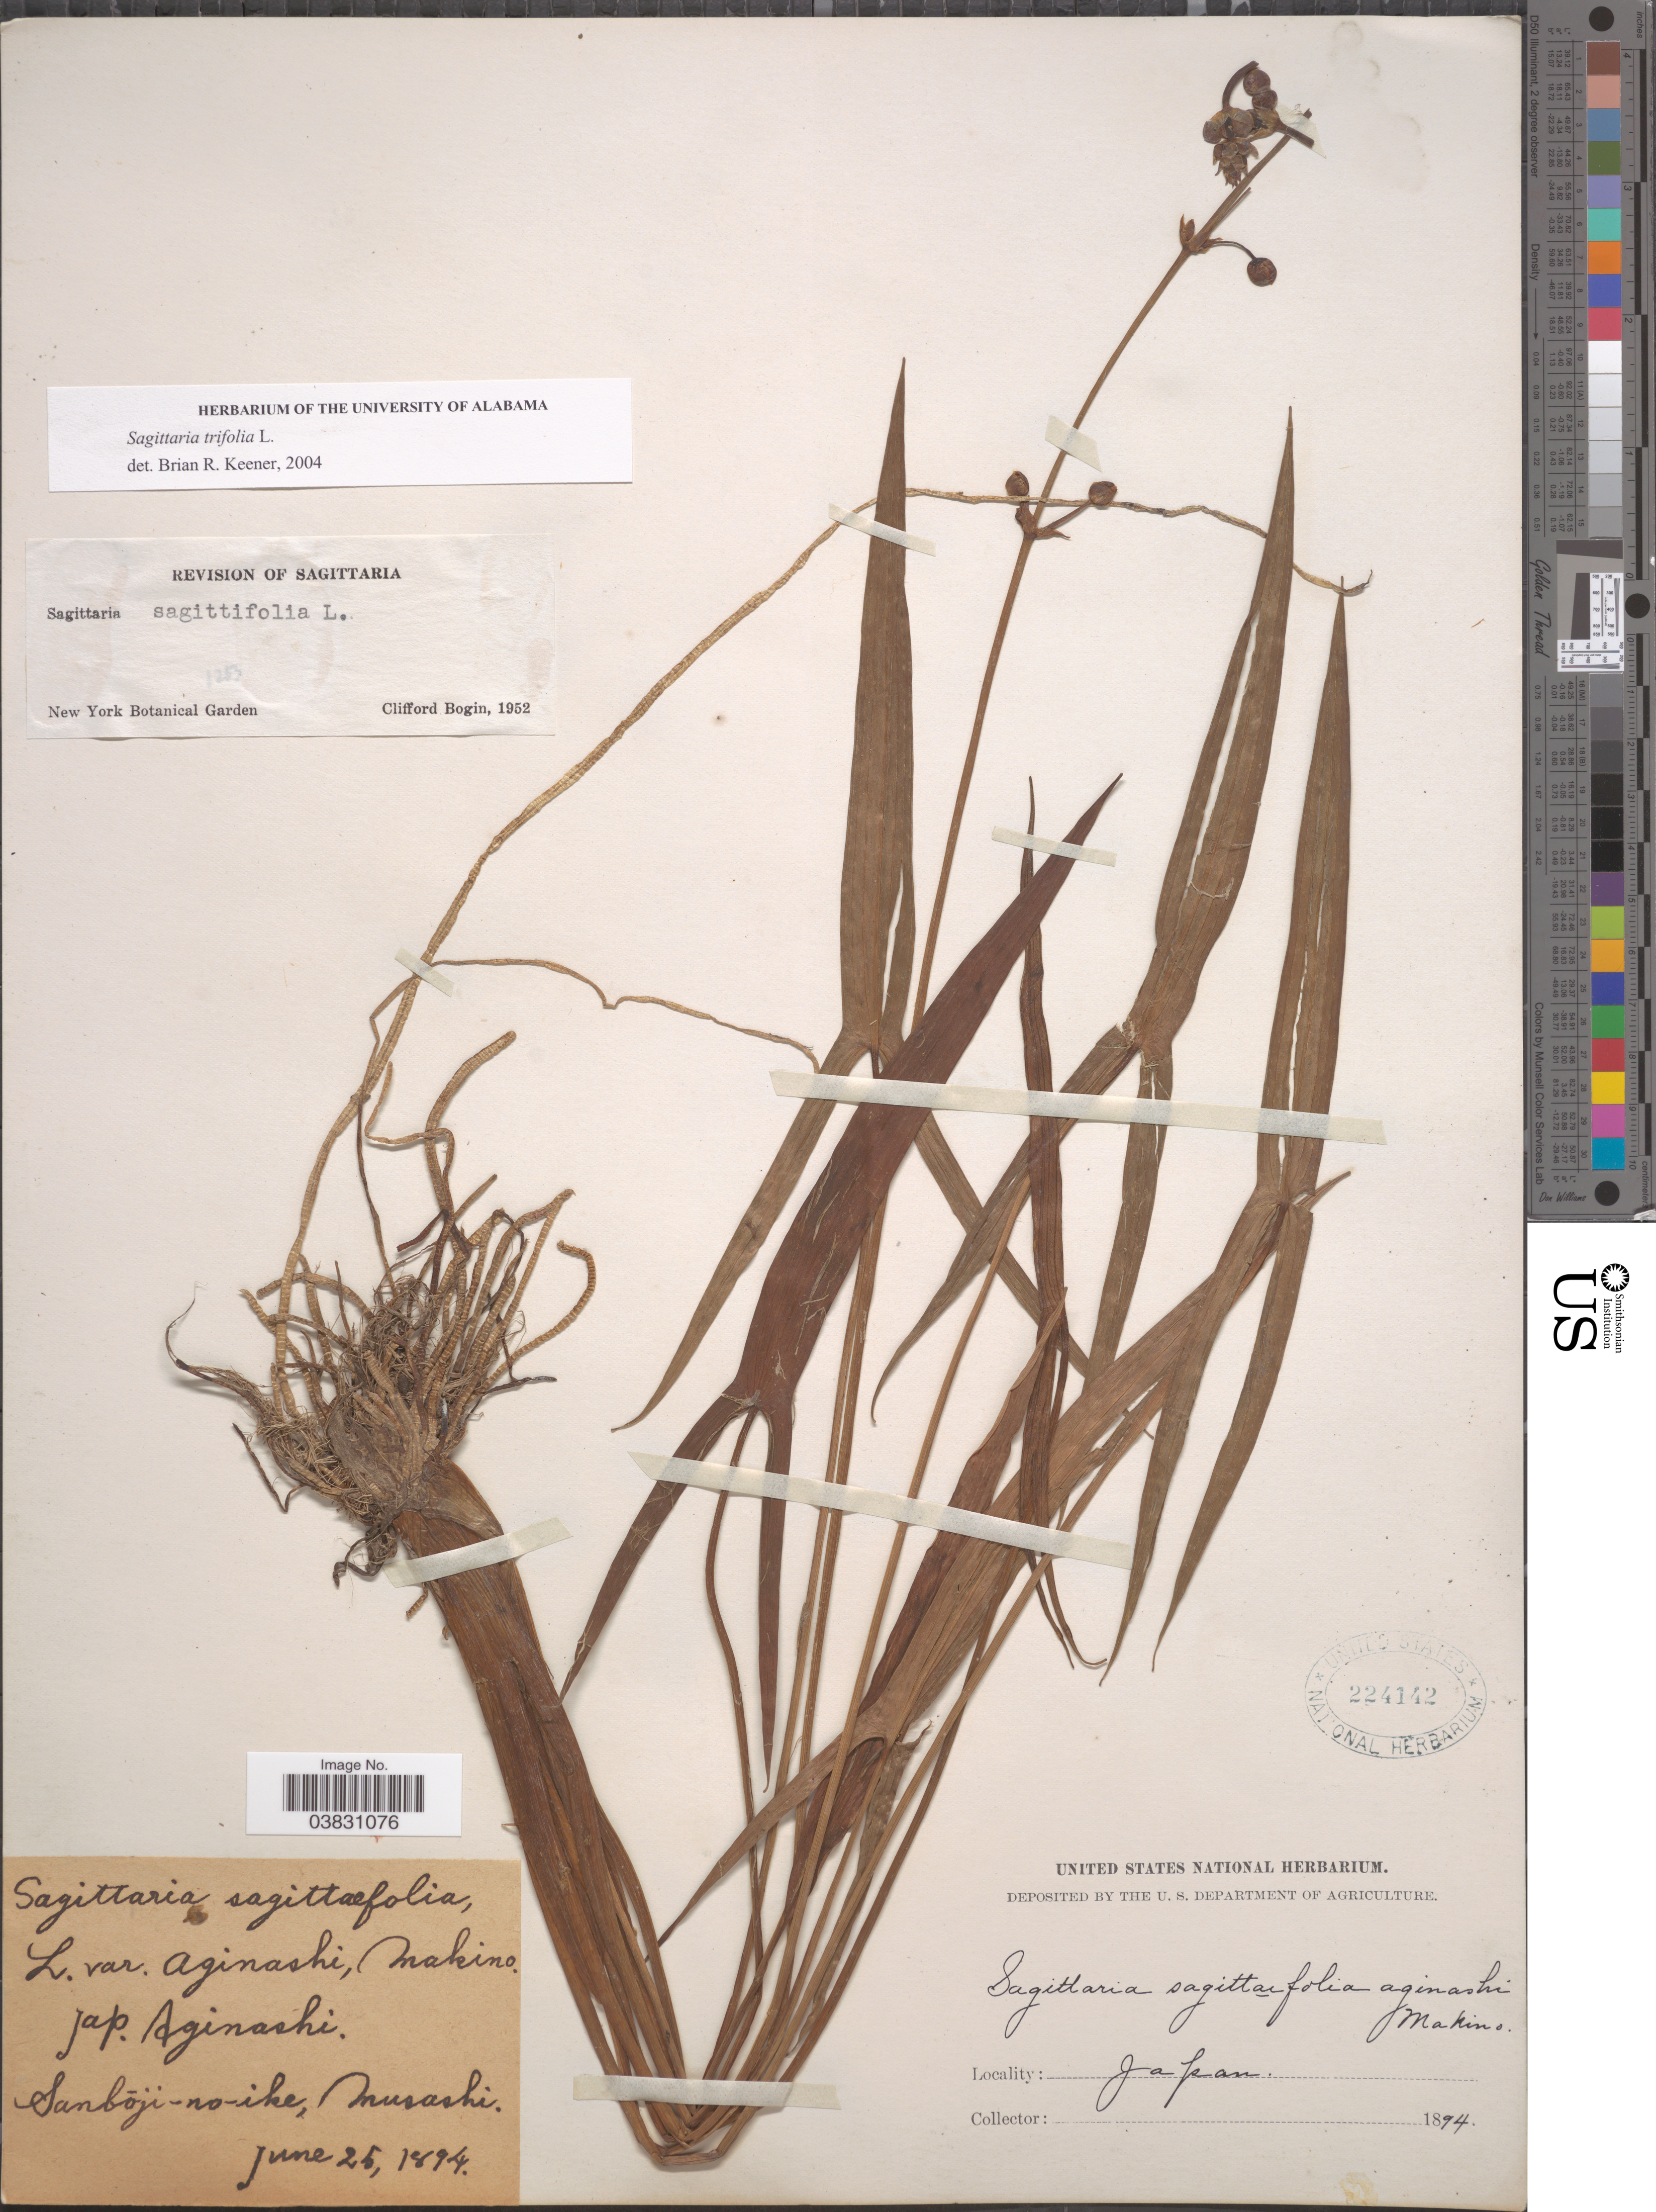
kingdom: Plantae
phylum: Tracheophyta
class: Liliopsida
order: Alismatales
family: Alismataceae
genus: Sagittaria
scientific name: Sagittaria trifolia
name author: L.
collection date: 1894-06-25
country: Japan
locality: Sanboji-no-ike, Musashi.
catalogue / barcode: US 224142